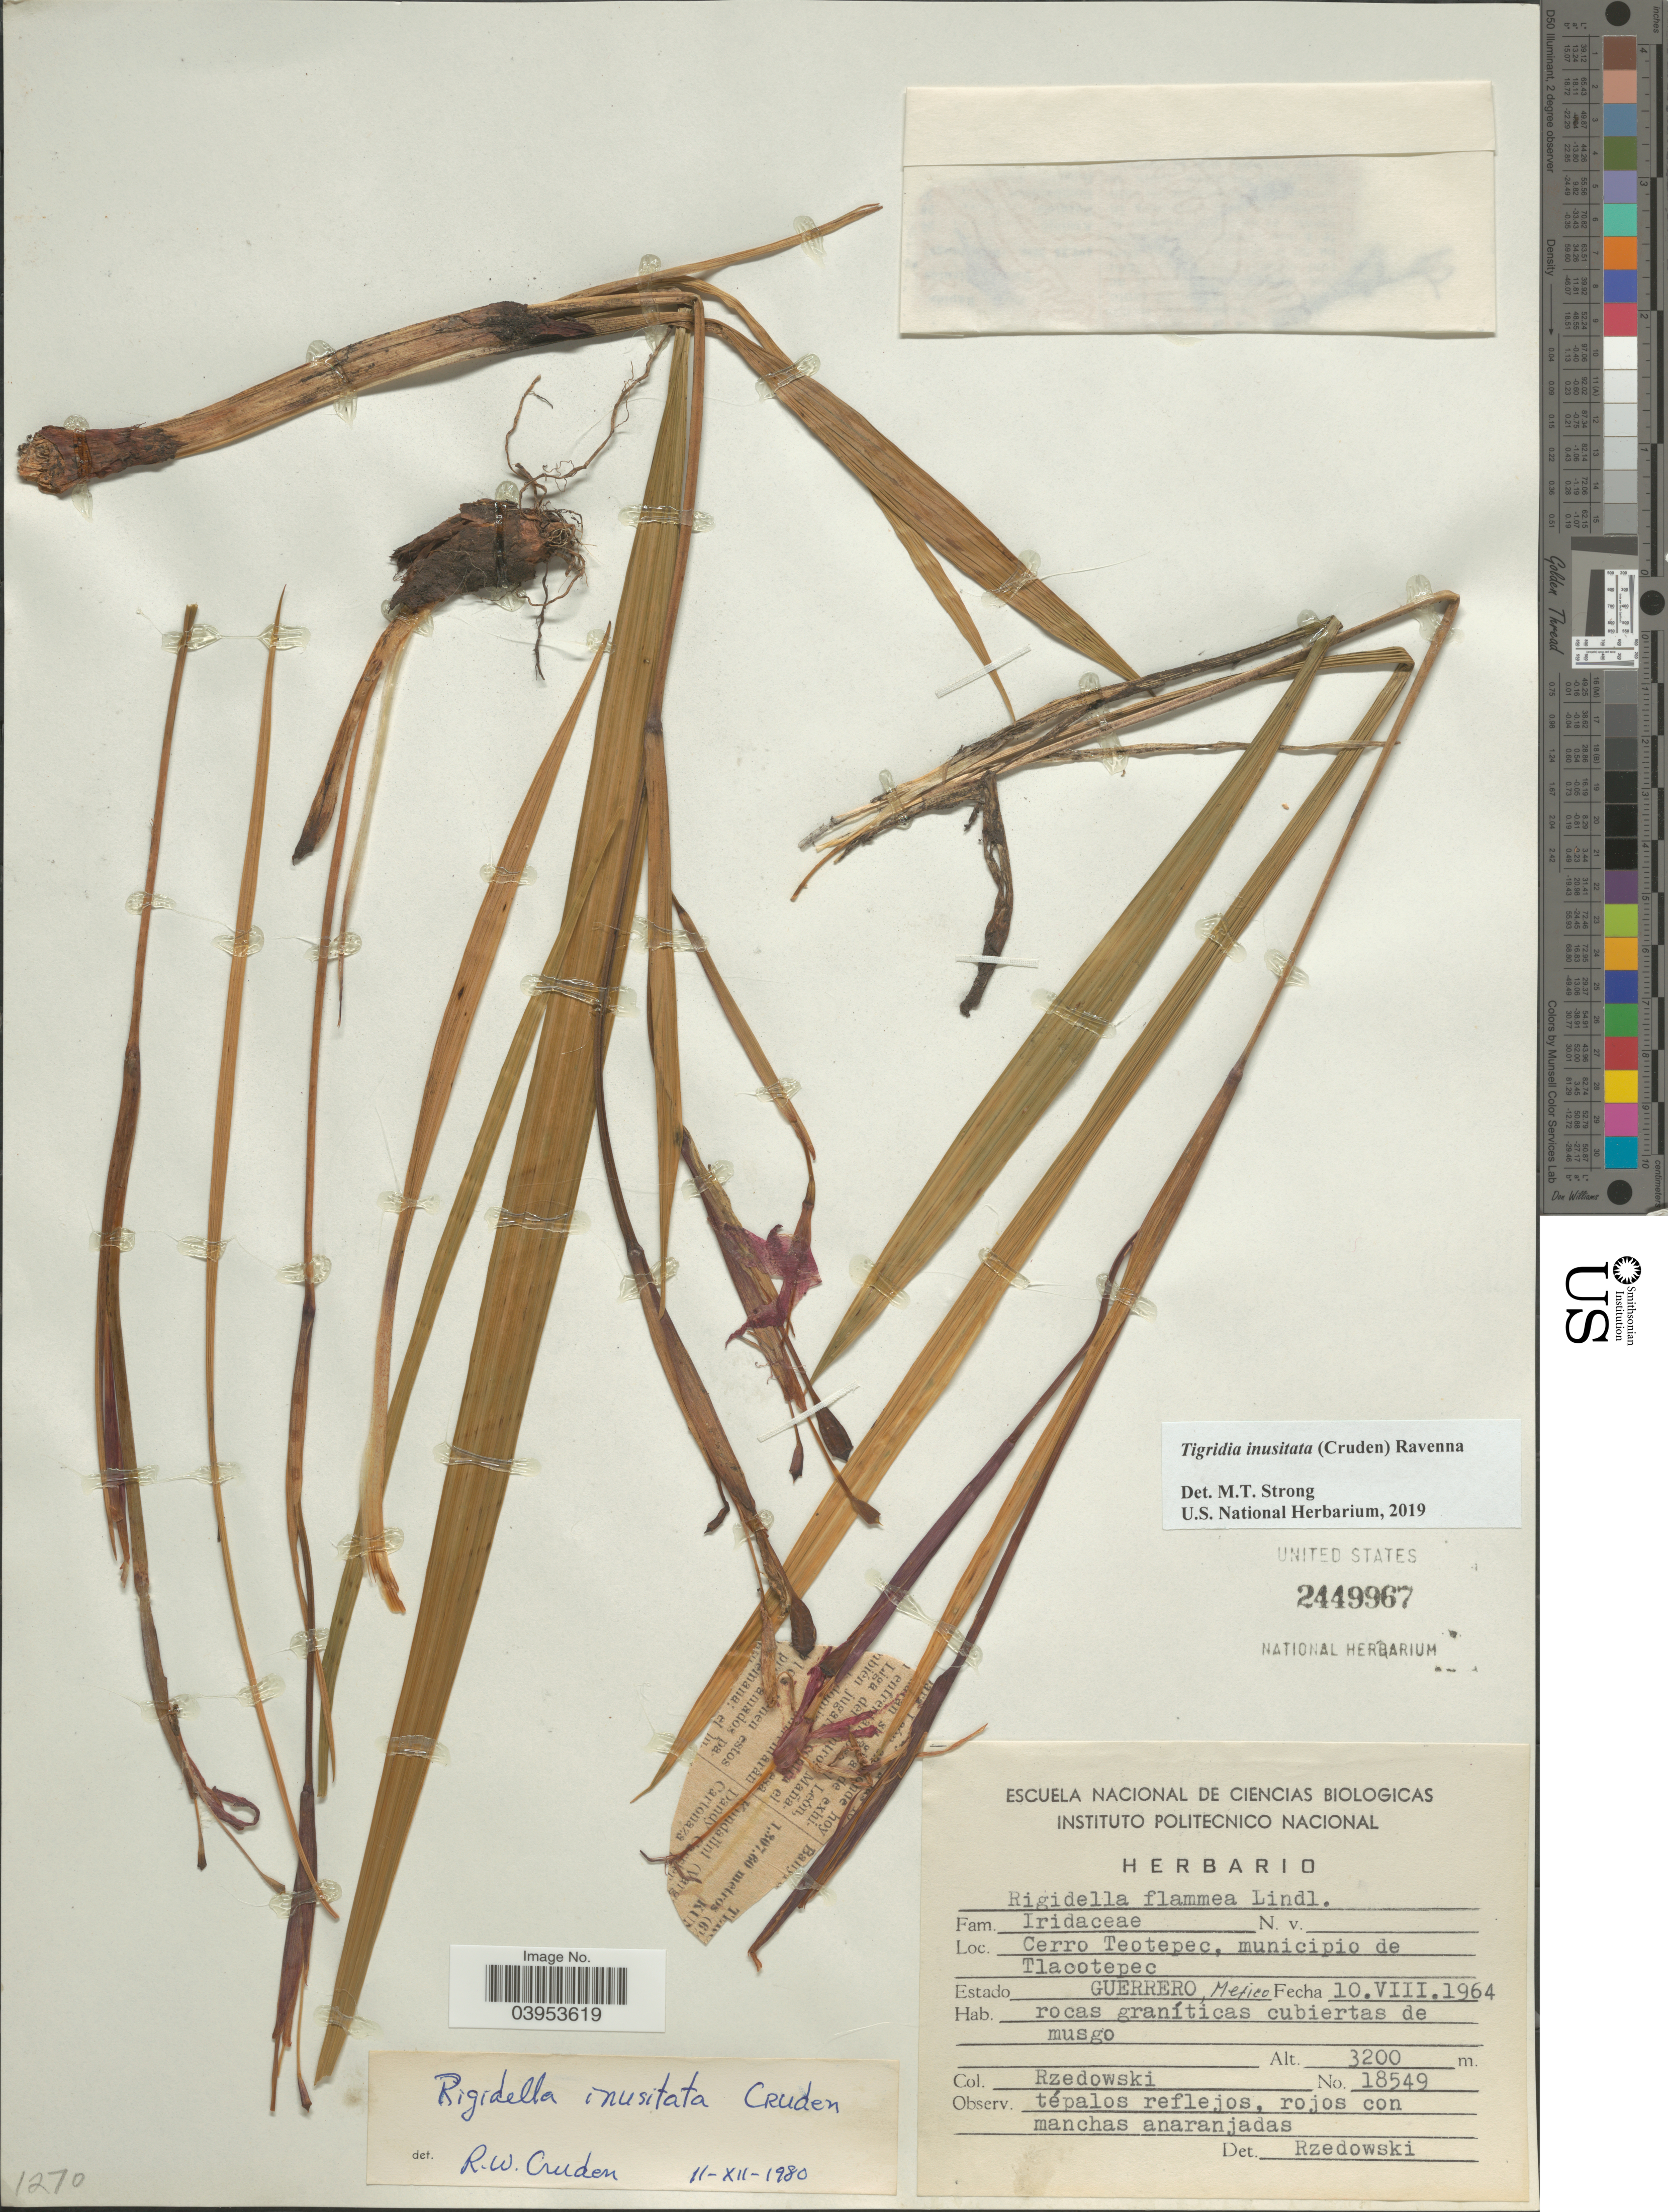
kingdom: Plantae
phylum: Tracheophyta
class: Liliopsida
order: Asparagales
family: Iridaceae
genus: Tigridia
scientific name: Tigridia inusitata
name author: (Cruden) Ravenna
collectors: Rzedowski, --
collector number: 18549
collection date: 1964-08-10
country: Mexico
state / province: Guerrero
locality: Cerro Teotpec, municpio de Tlacotepec.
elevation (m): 3200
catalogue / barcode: US 2449967